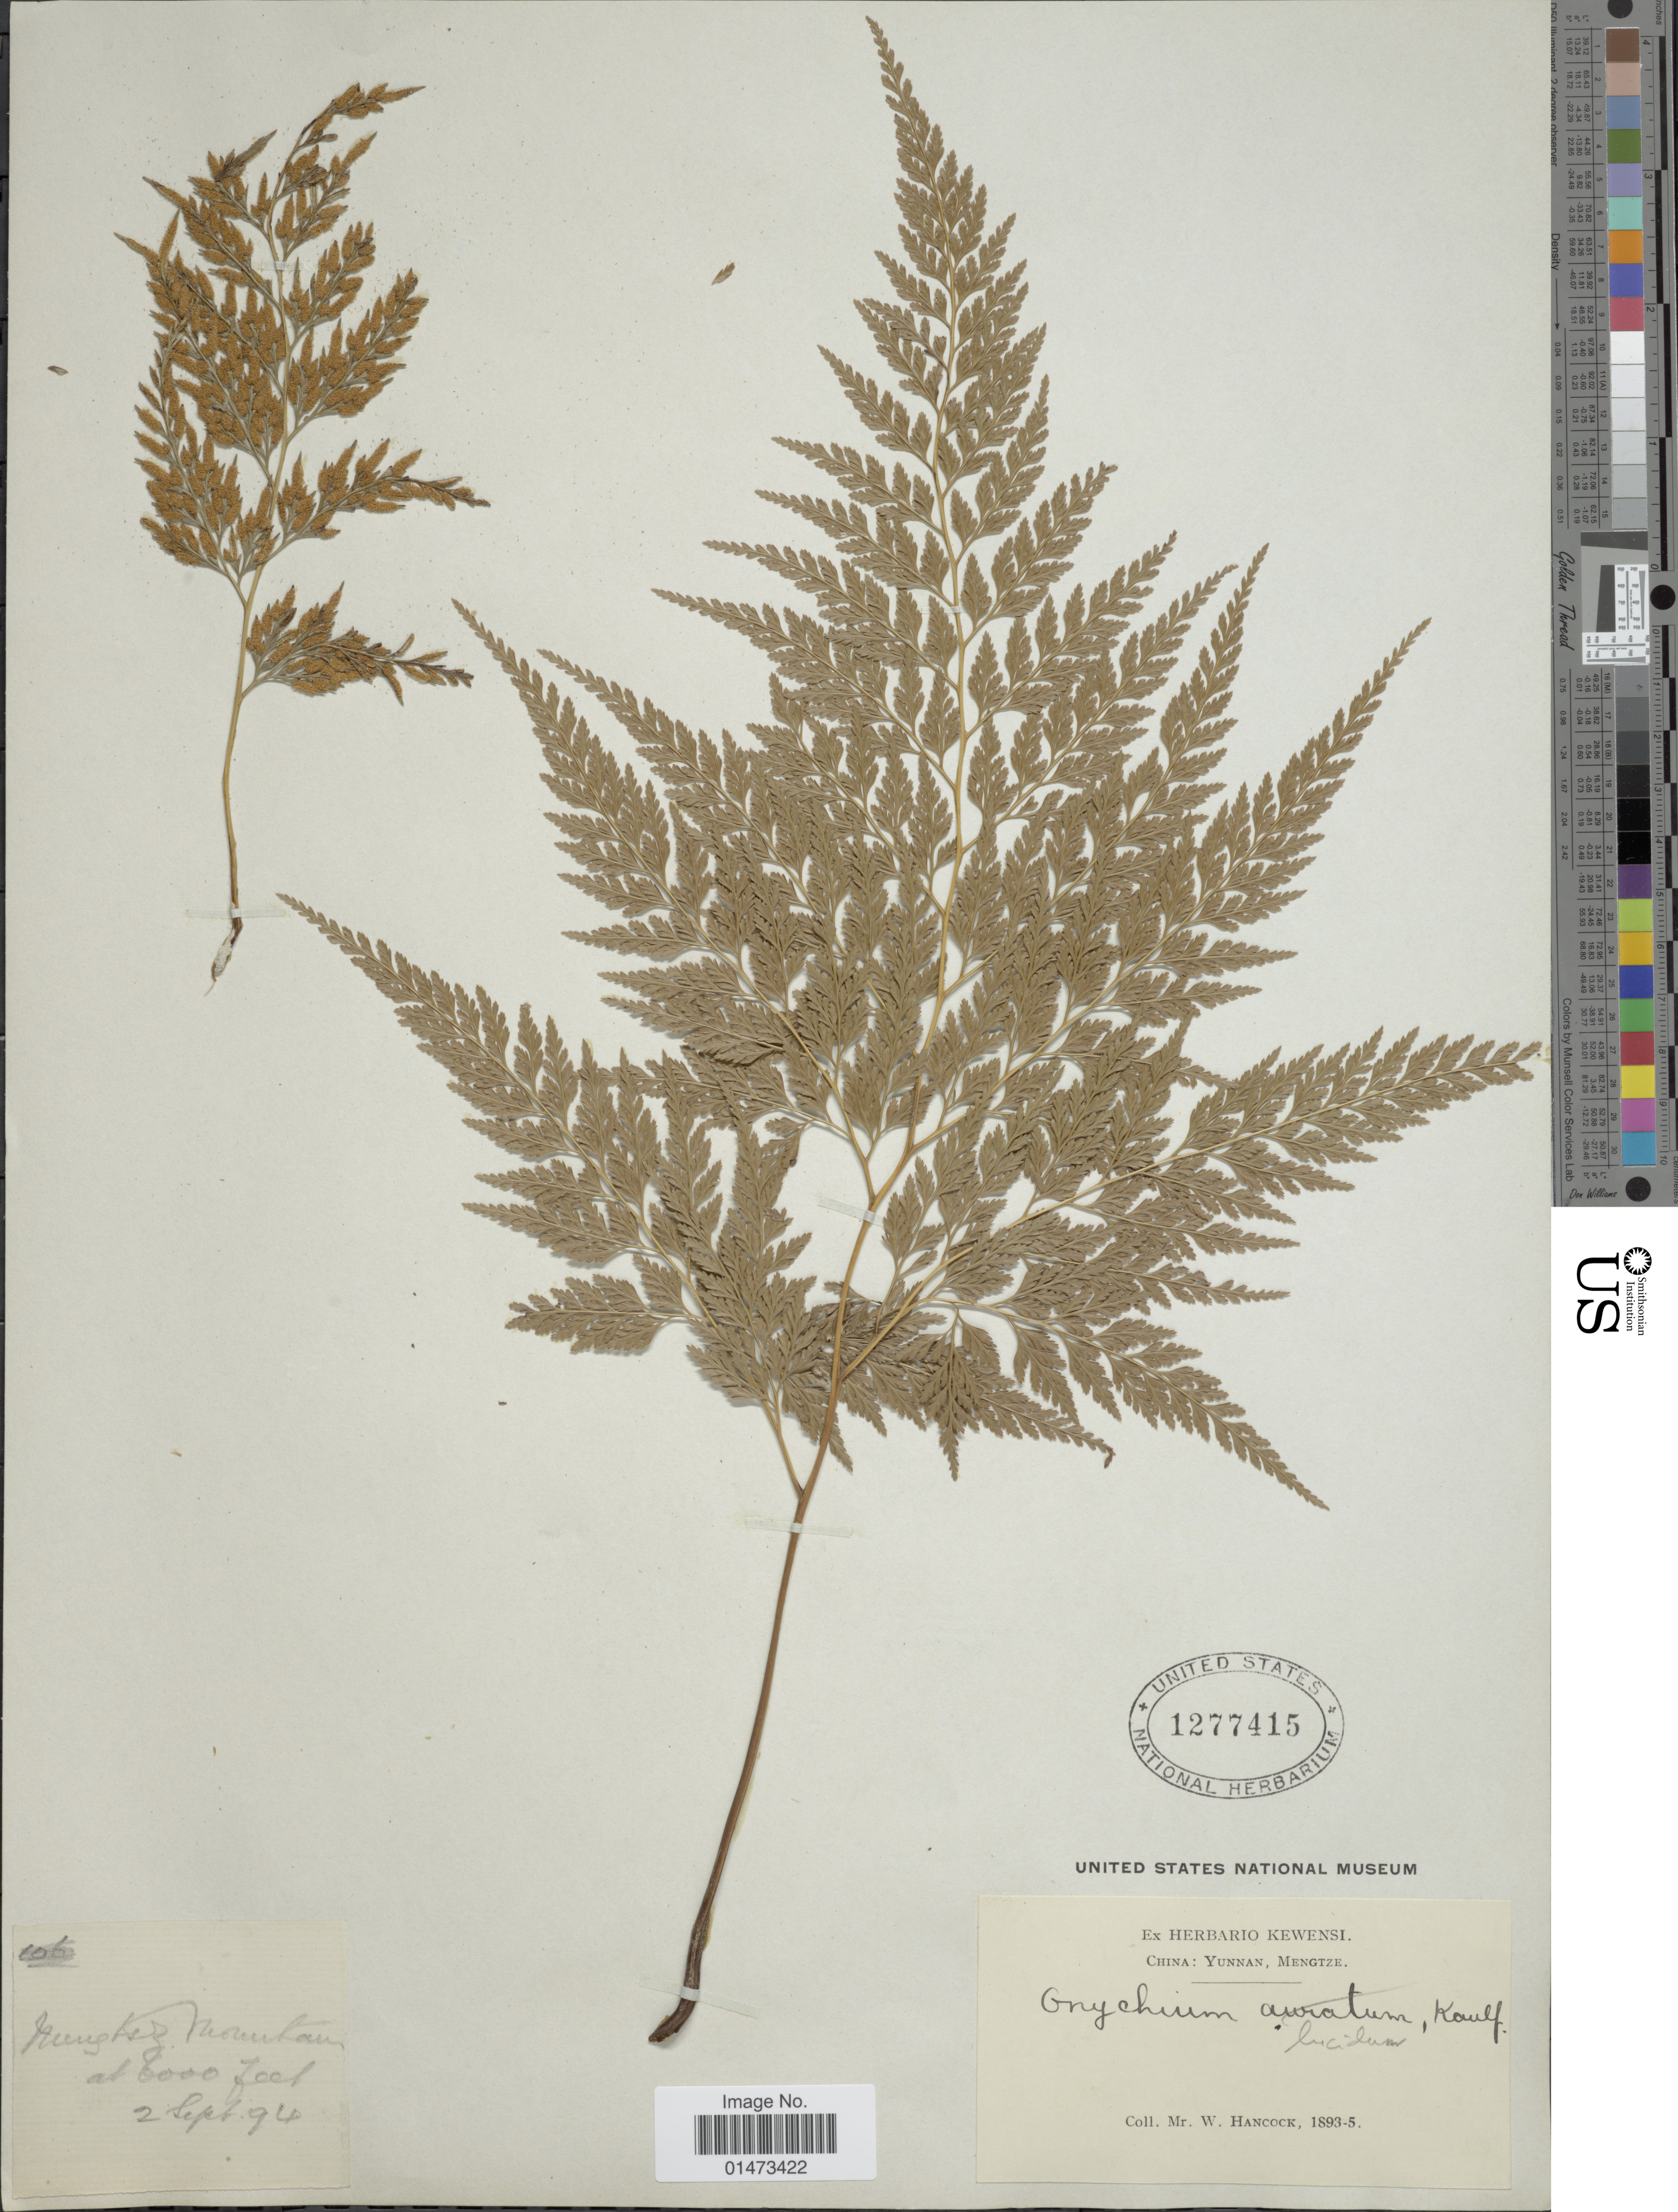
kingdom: Plantae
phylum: Tracheophyta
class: Polypodiopsida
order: Polypodiales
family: Pteridaceae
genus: Onychium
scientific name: Onychium lucidum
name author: (D. Don) Spreng.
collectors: W. Hancock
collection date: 1894-09-02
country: China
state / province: Yunnan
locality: Mengtze Mountains.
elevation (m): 1829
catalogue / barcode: US 1277415